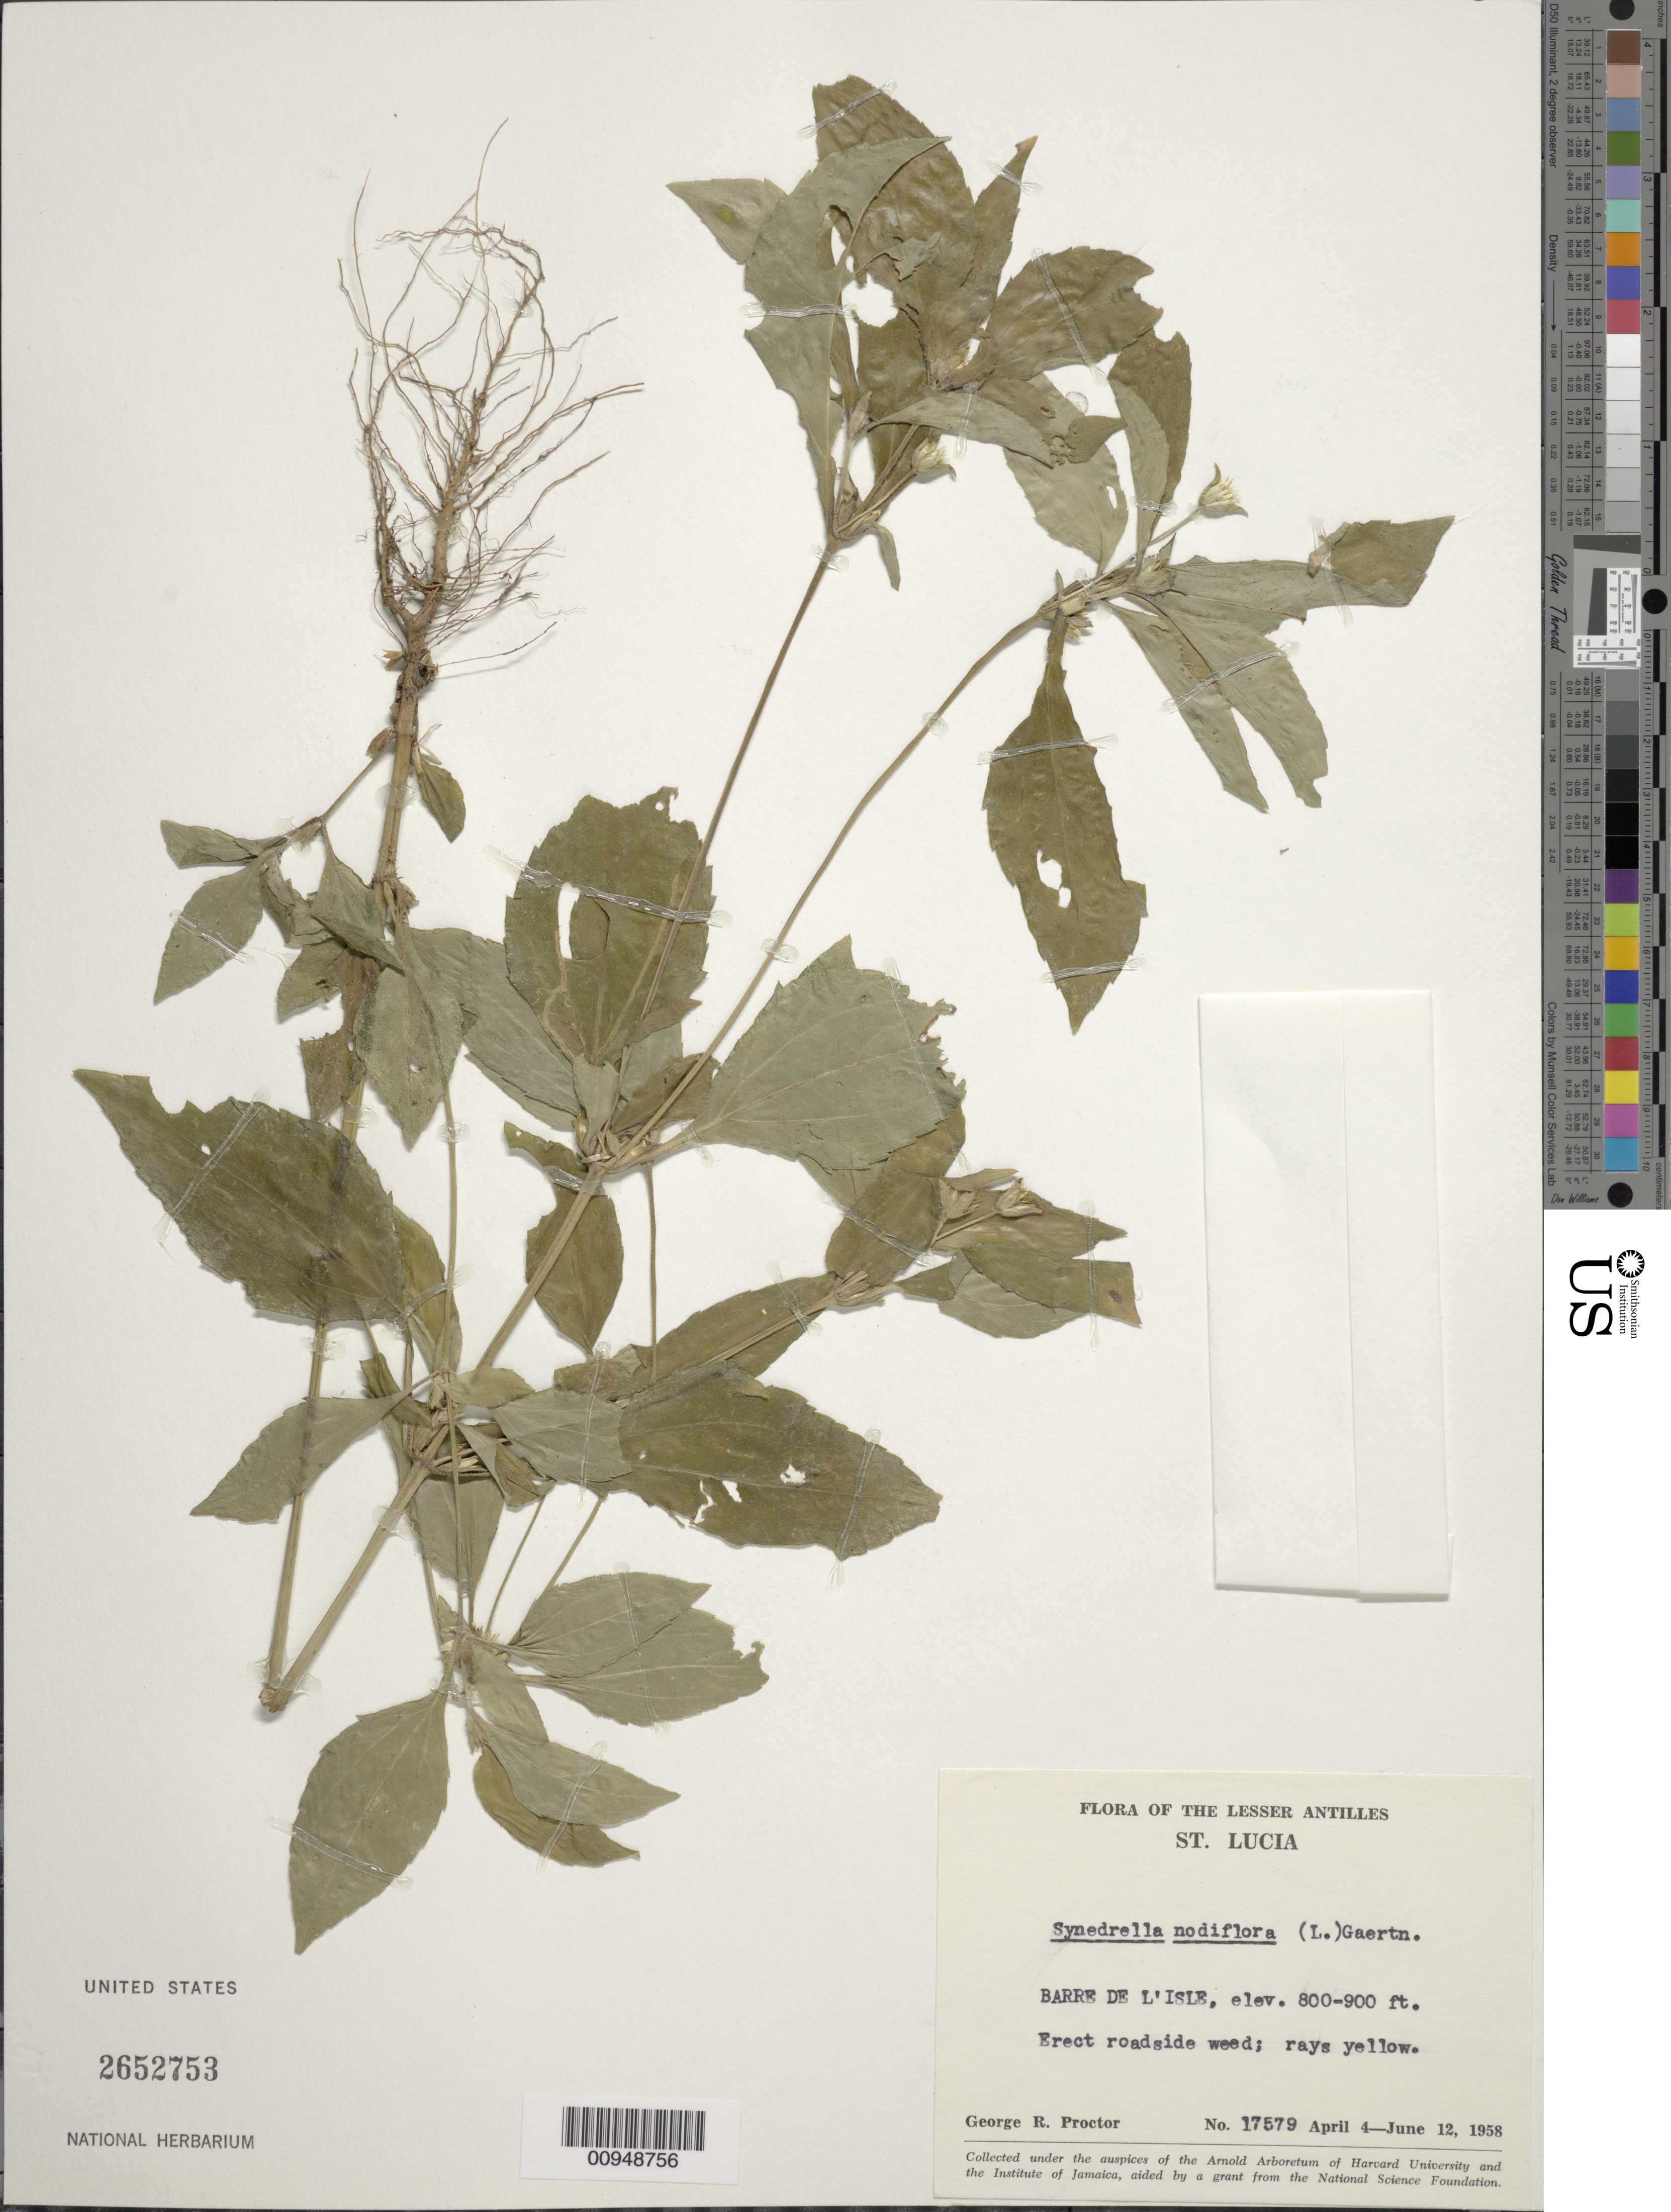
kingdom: Plantae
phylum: Tracheophyta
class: Magnoliopsida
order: Asterales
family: Asteraceae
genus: Synedrella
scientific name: Synedrella nodiflora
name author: (L.) Gaertn.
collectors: G. R. Proctor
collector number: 17579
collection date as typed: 04 Apr 1958 to 12 Jun 1958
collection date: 1958-04-04/1958-06-12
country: St. Lucia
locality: Barre de L'Isle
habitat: Roadside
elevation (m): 244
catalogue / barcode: US 2652753